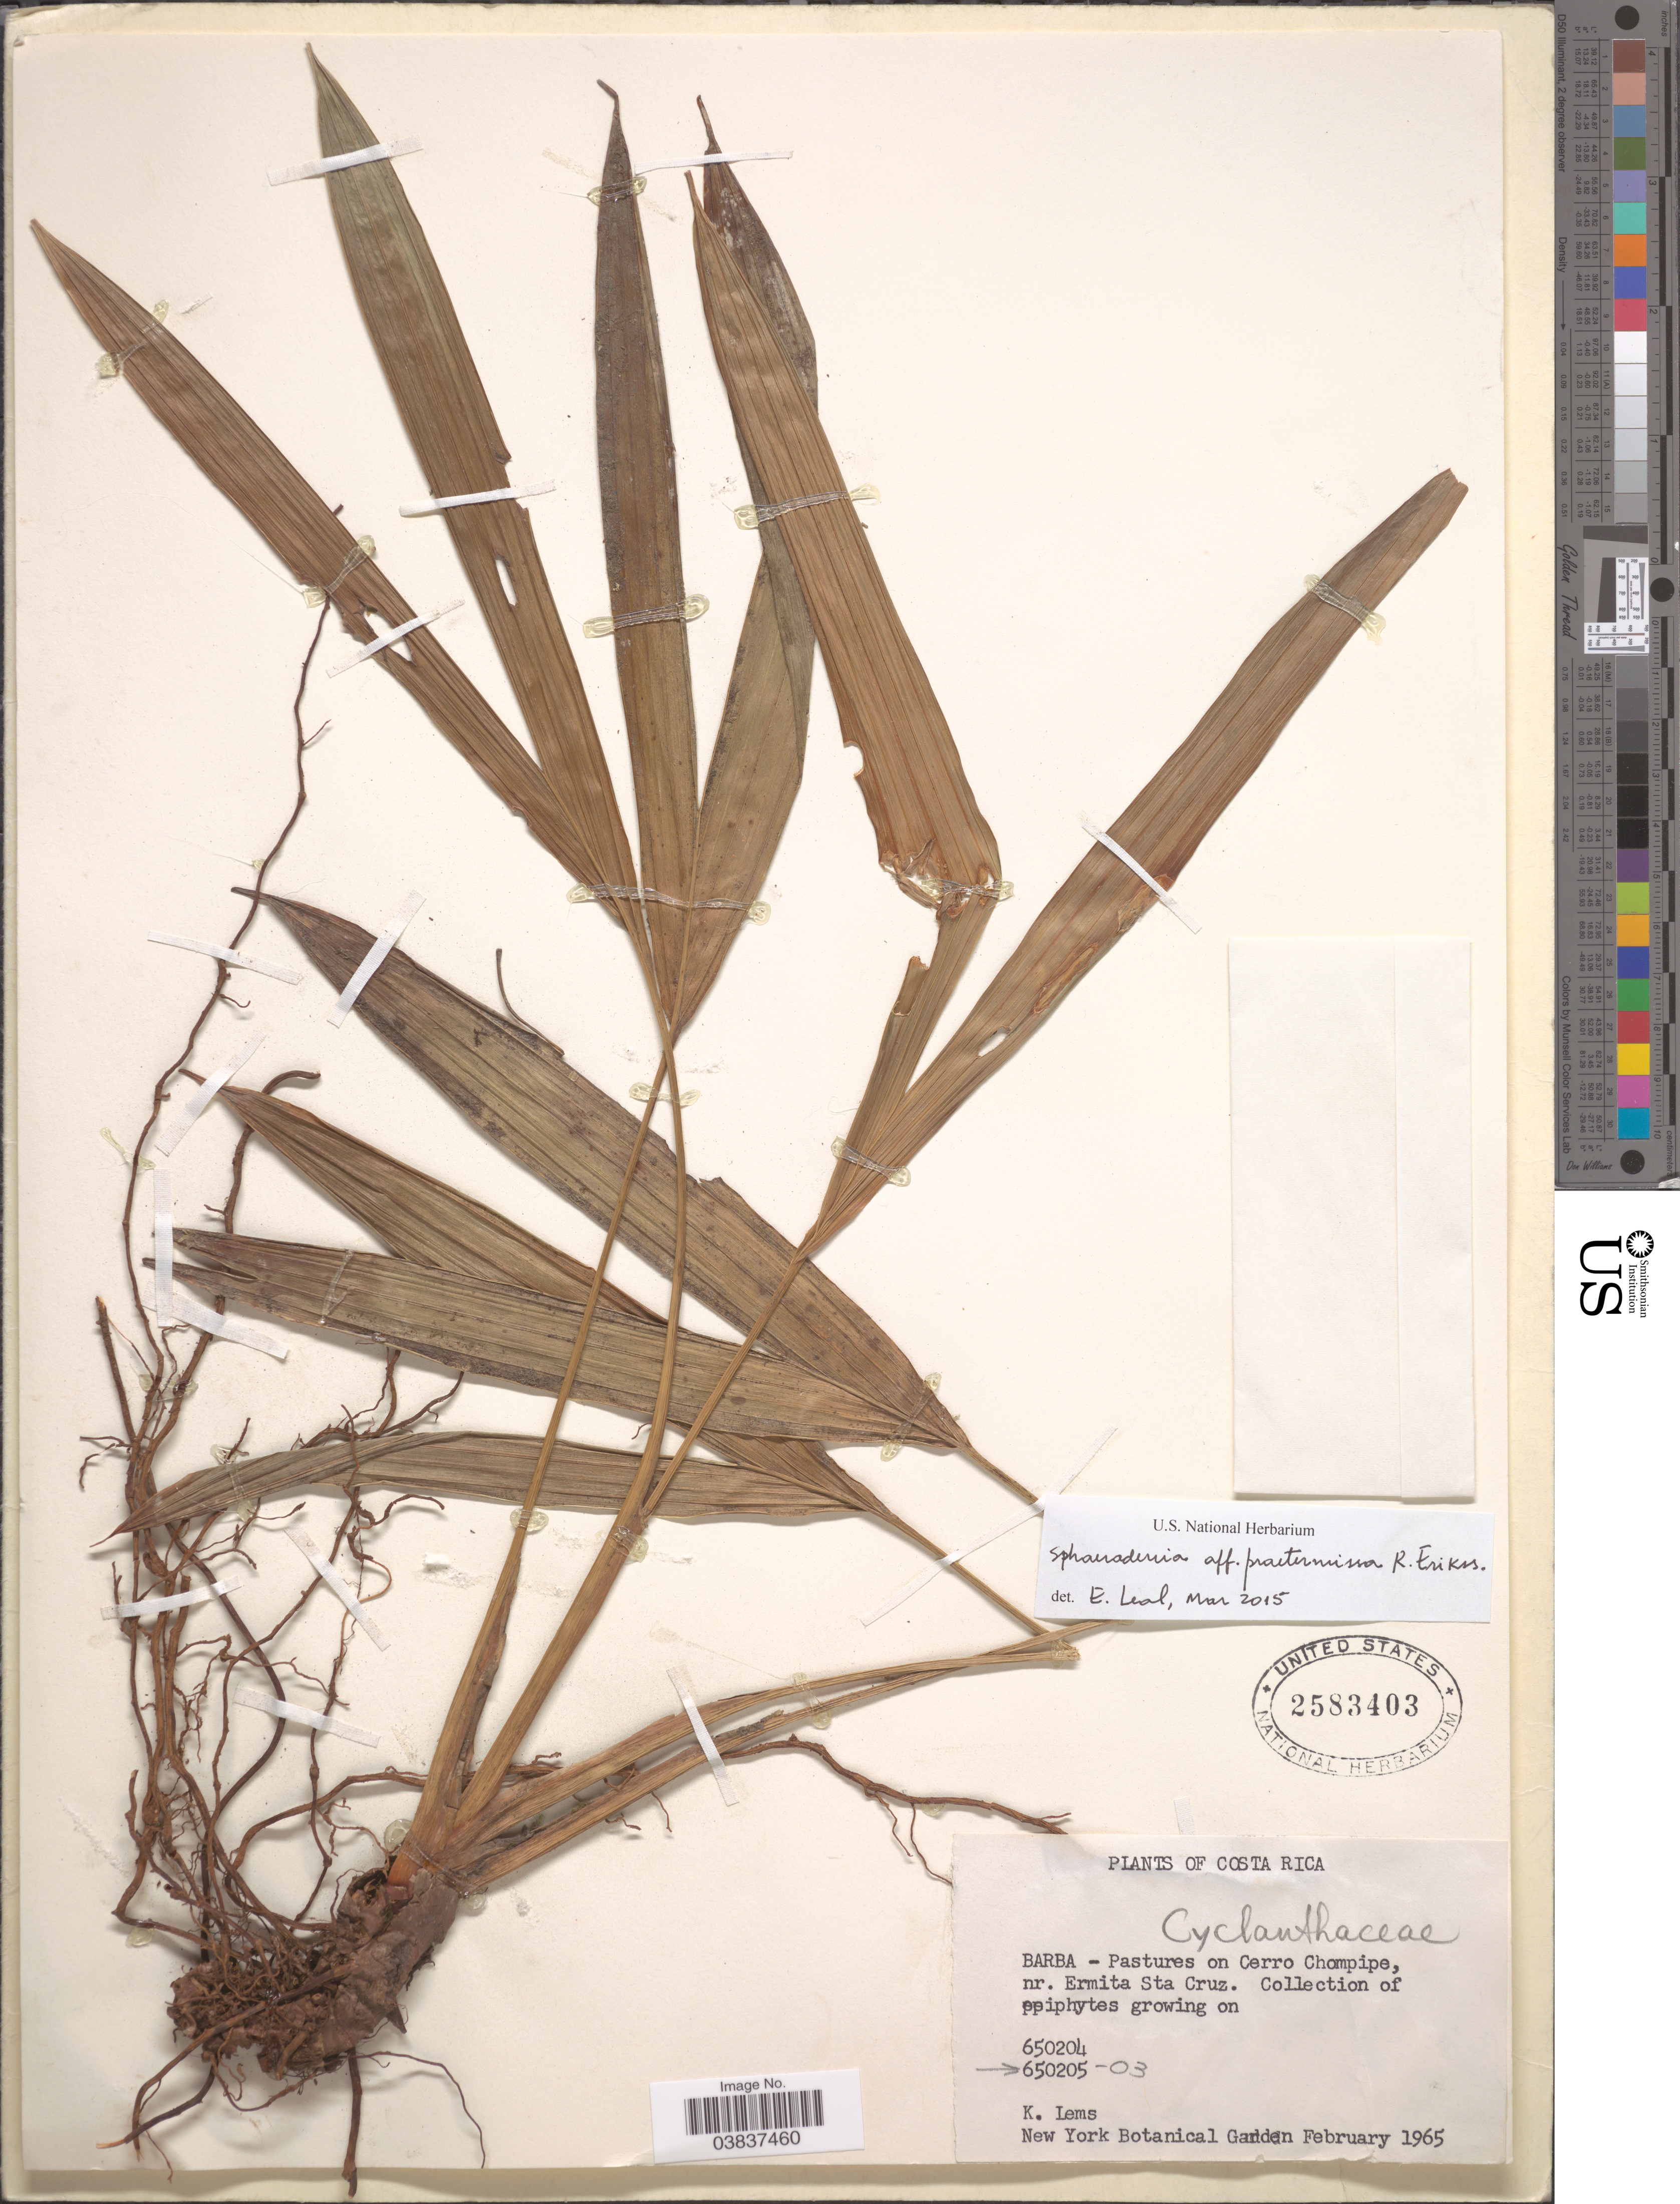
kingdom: Plantae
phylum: Tracheophyta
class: Liliopsida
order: Pandanales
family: Cyclanthaceae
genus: Sphaeradenia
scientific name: Sphaeradenia praetermissa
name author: R. Erikss.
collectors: K. Lems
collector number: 650205-03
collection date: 1965-02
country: Costa Rica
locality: Barba - Pastures on Cerro Chompipe, nr. Ermita Sta. Cruz.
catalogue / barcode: US 2583403